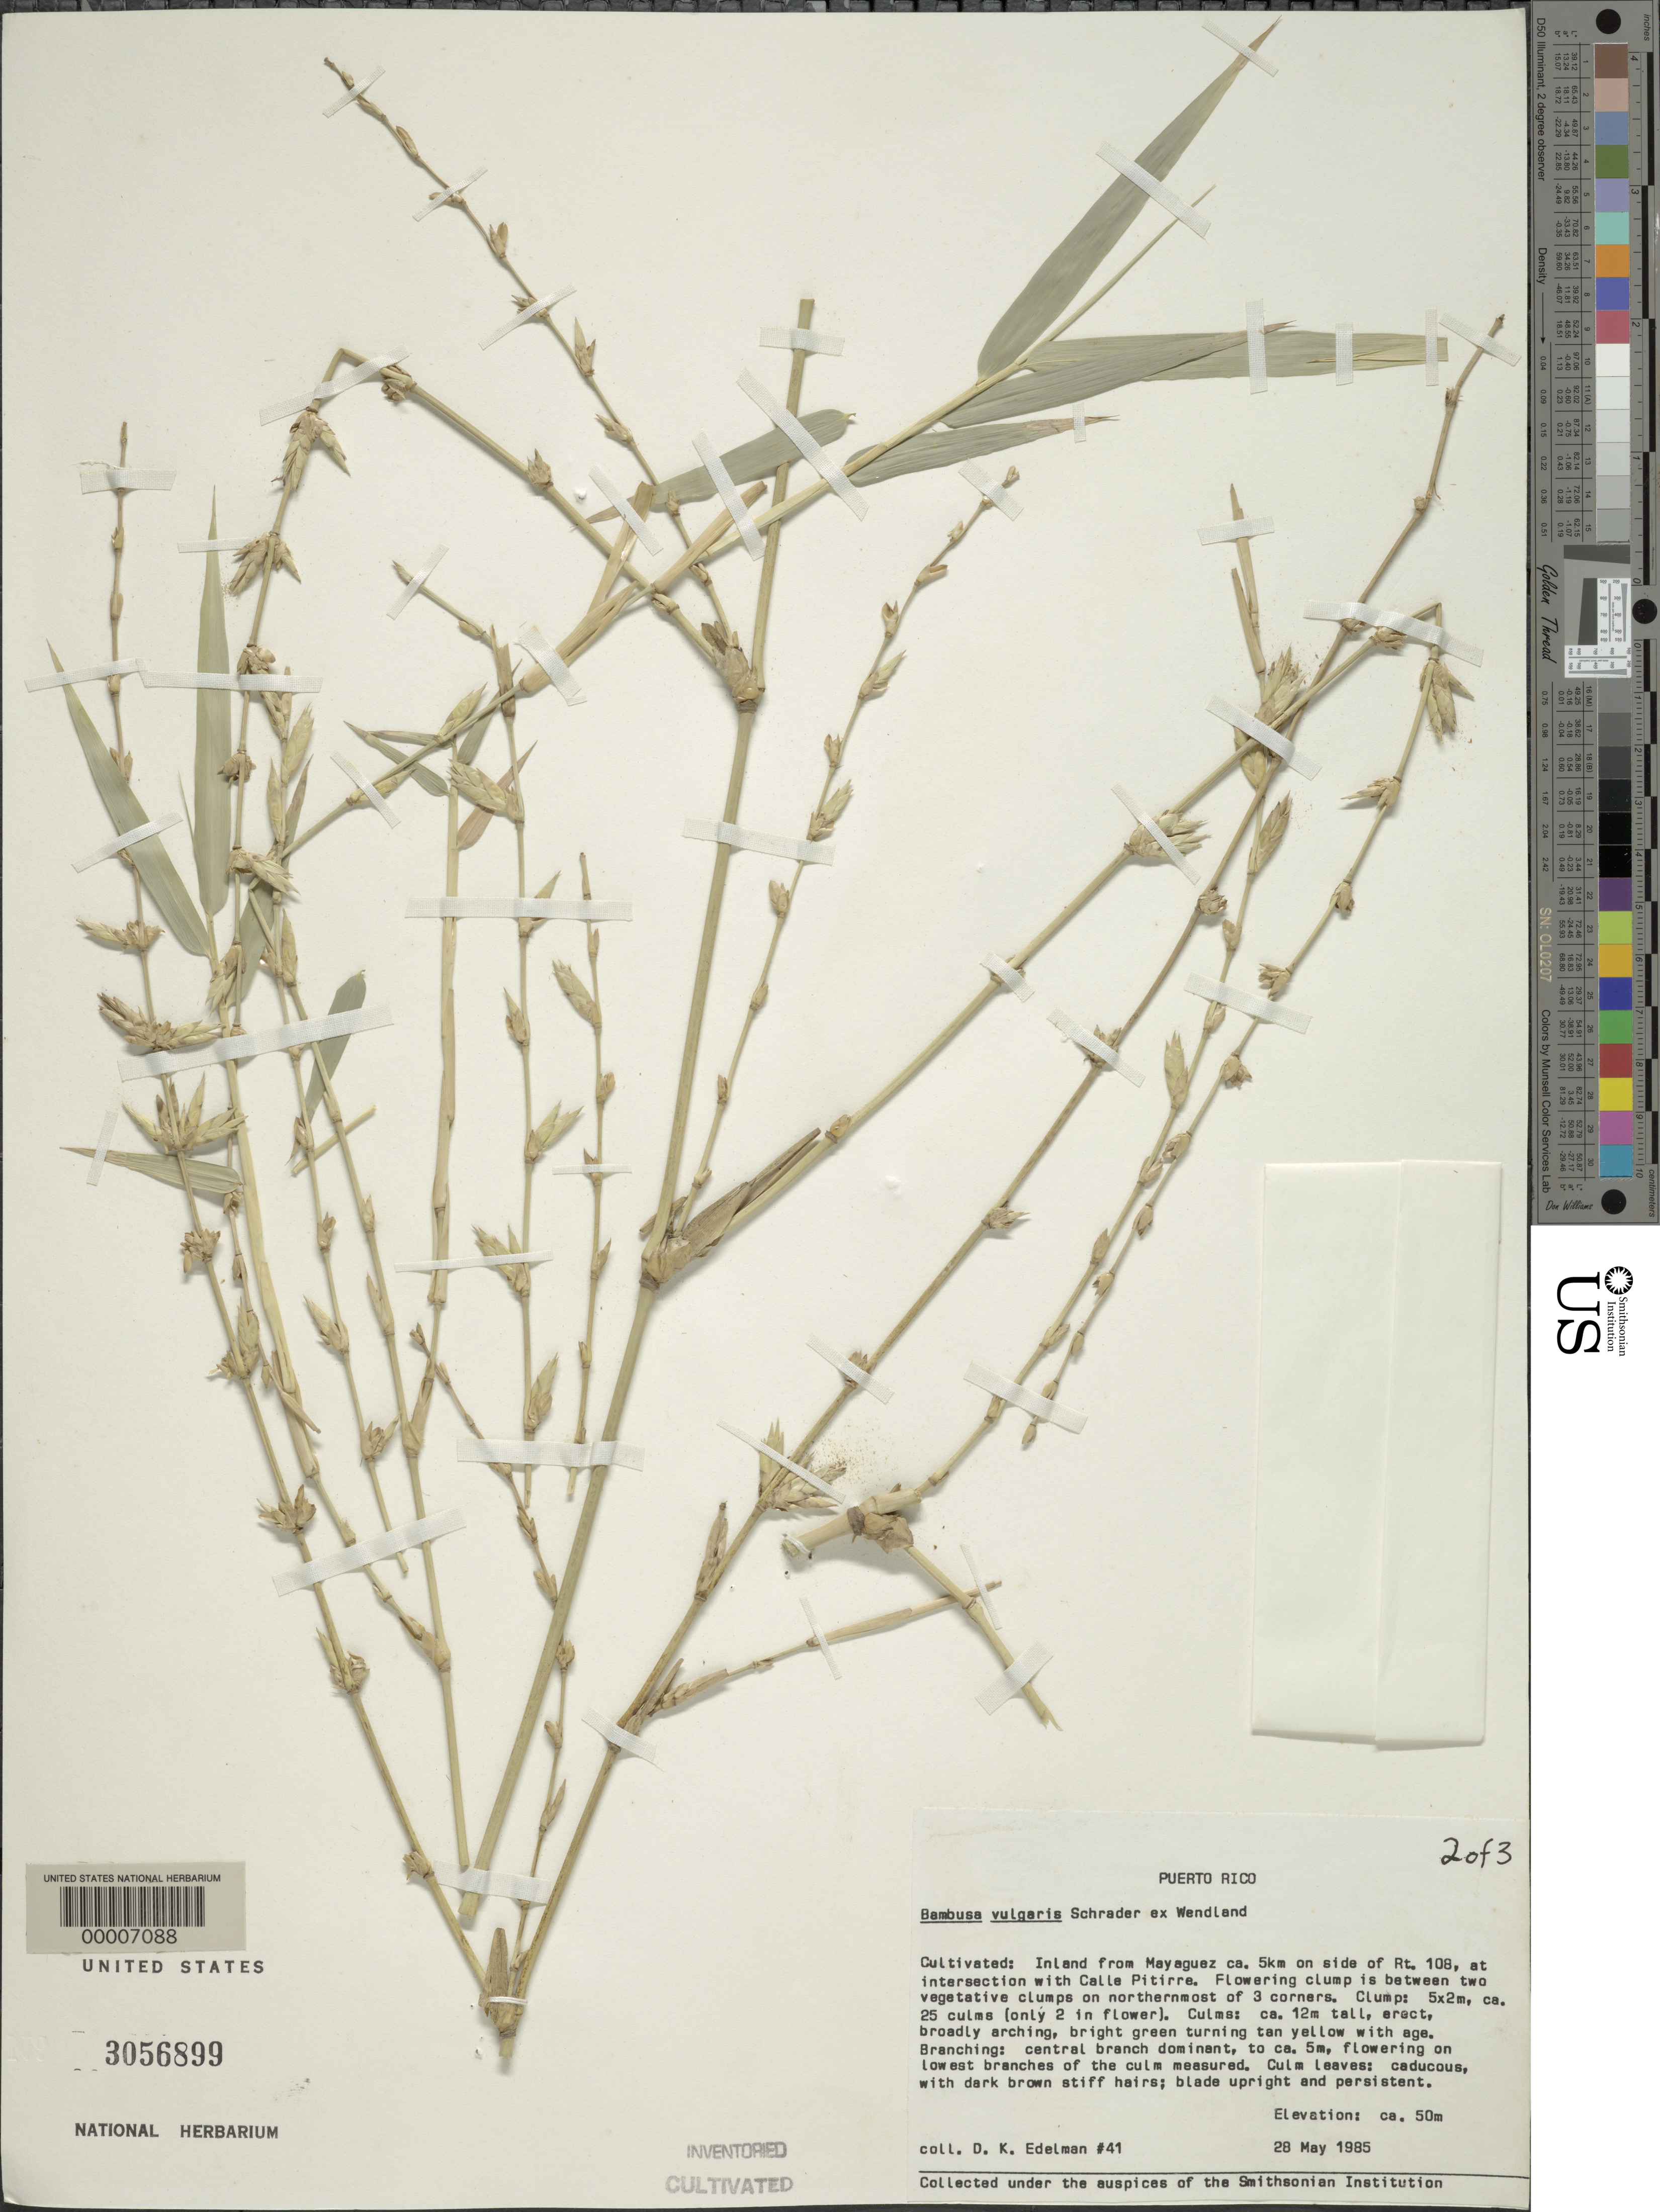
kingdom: Plantae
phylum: Tracheophyta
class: Liliopsida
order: Poales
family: Poaceae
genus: Bambusa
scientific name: Bambusa vulgaris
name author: Schrad. ex J.C. Wendl.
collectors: D. Edelman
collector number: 41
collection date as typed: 28 May 1985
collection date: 1985-05-28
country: Puerto Rico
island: Greater Antilles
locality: Mayaguez, calle pitirre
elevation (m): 50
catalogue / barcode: US 3056899